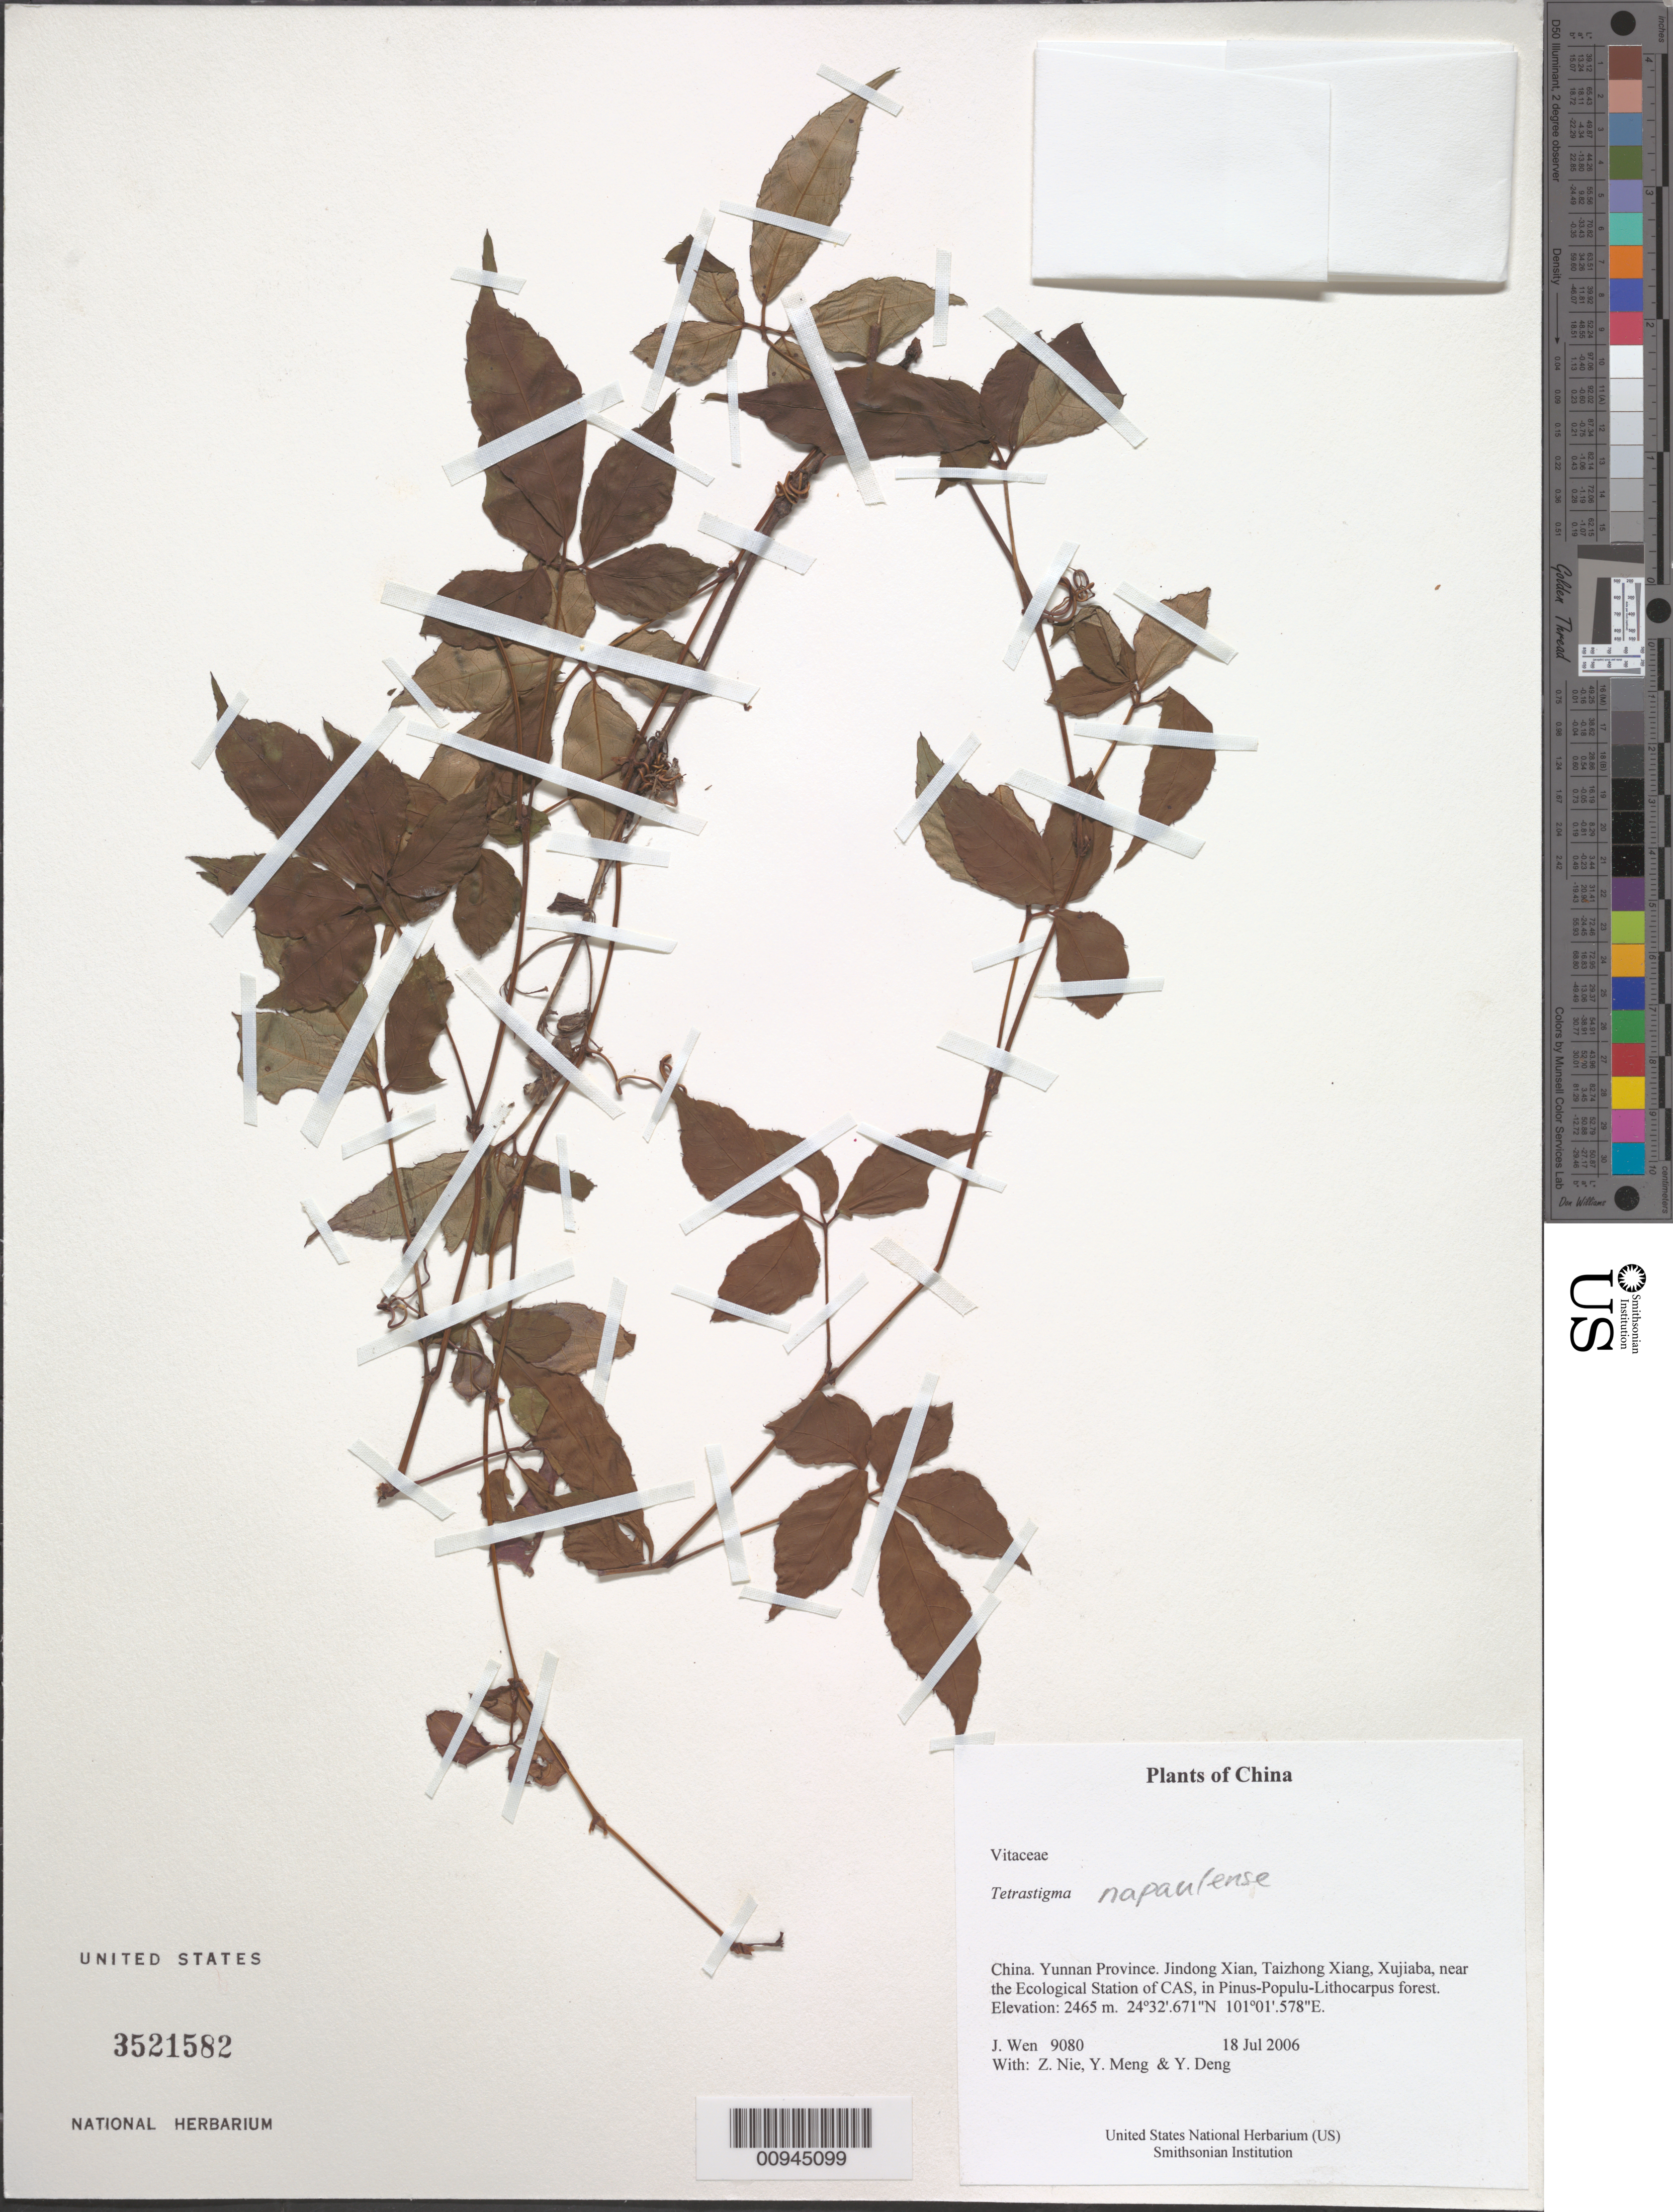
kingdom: Plantae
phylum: Tracheophyta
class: Magnoliopsida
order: Vitales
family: Vitaceae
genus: Tetrastigma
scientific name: Tetrastigma sp.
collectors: J. Wen, Z. Nie, Y. Meng & Y. Deng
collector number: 9080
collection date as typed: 18 Jul 2006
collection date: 2006-07-18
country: China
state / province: Yunnan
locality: Yunnan Province. Jindong Xian, Taizhong Xiang, Xujiaba, near the Ecological Station of CAS, in Pinus-Populu-Lithocarpus forest.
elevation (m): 2465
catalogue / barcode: US 3521582